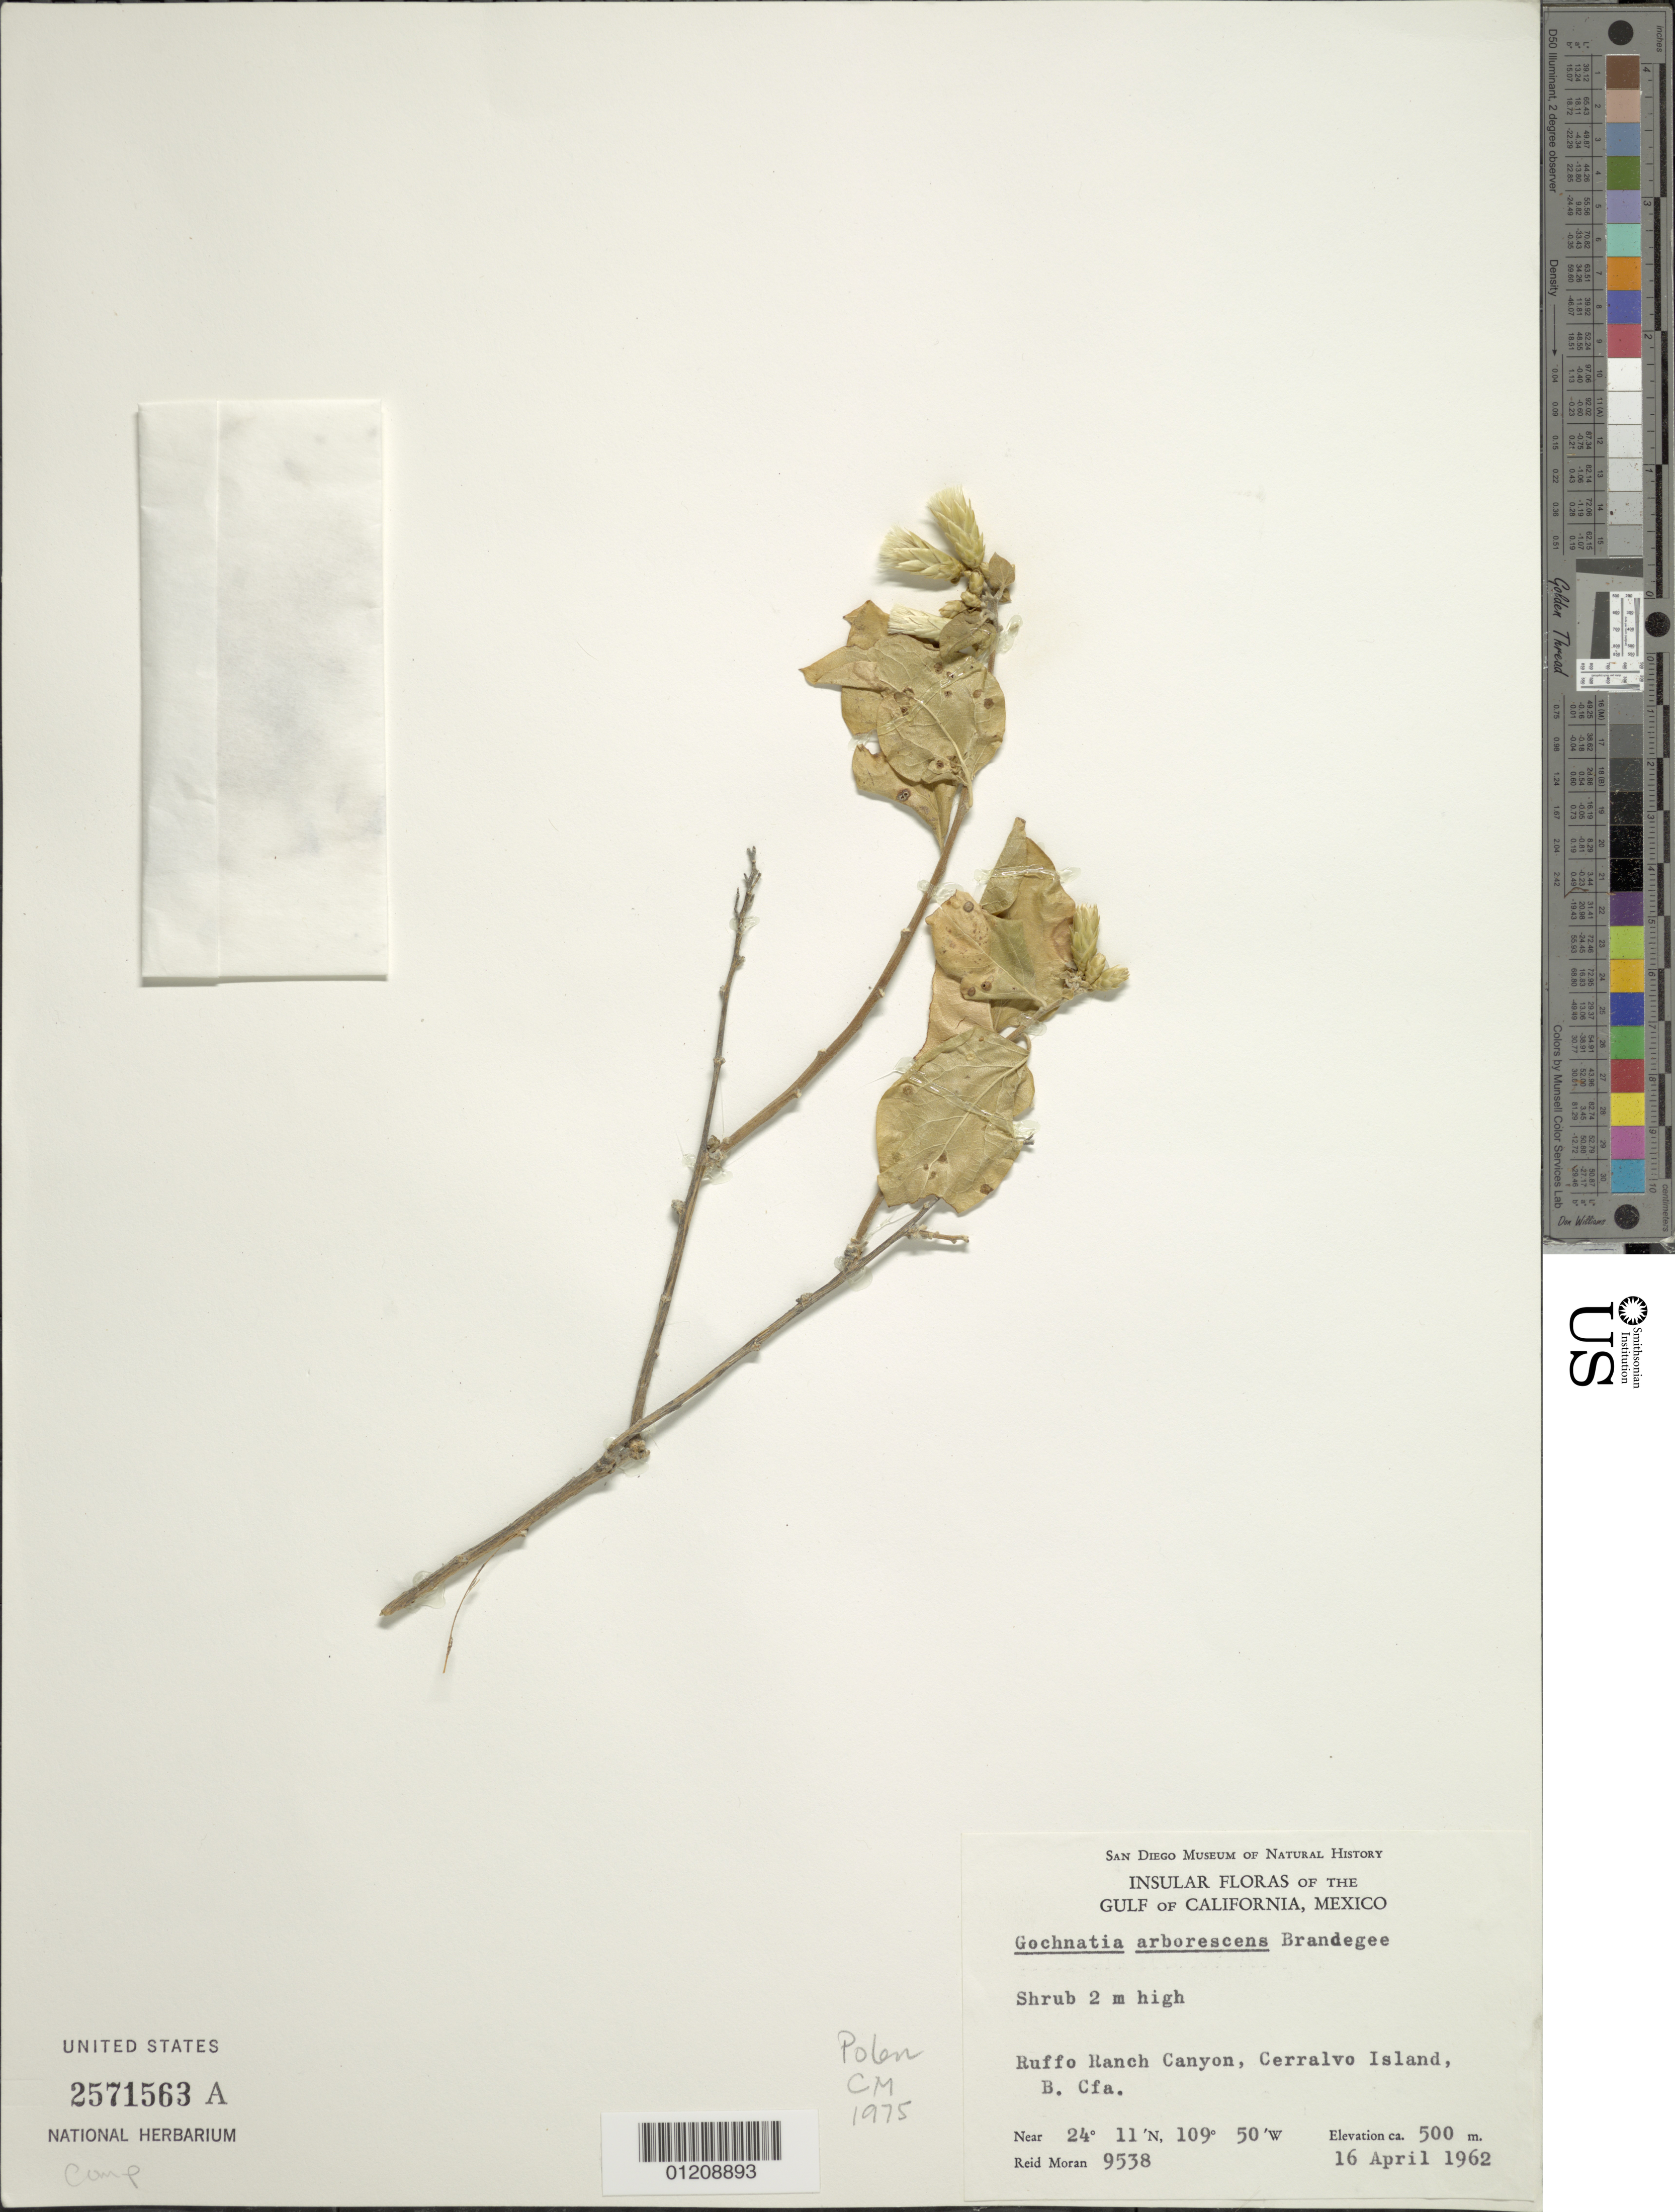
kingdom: Plantae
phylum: Tracheophyta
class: Magnoliopsida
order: Asterales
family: Asteraceae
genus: Gochnatia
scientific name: Gochnatia arborescens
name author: Brandegee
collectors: R. V. Moran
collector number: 9538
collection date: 1962-04-16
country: Mexico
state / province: Baja California Sur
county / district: La Paz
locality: Buffo Ranch Canyon, Cerralvo Island, Baha California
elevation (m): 500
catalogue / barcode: US 2571563A